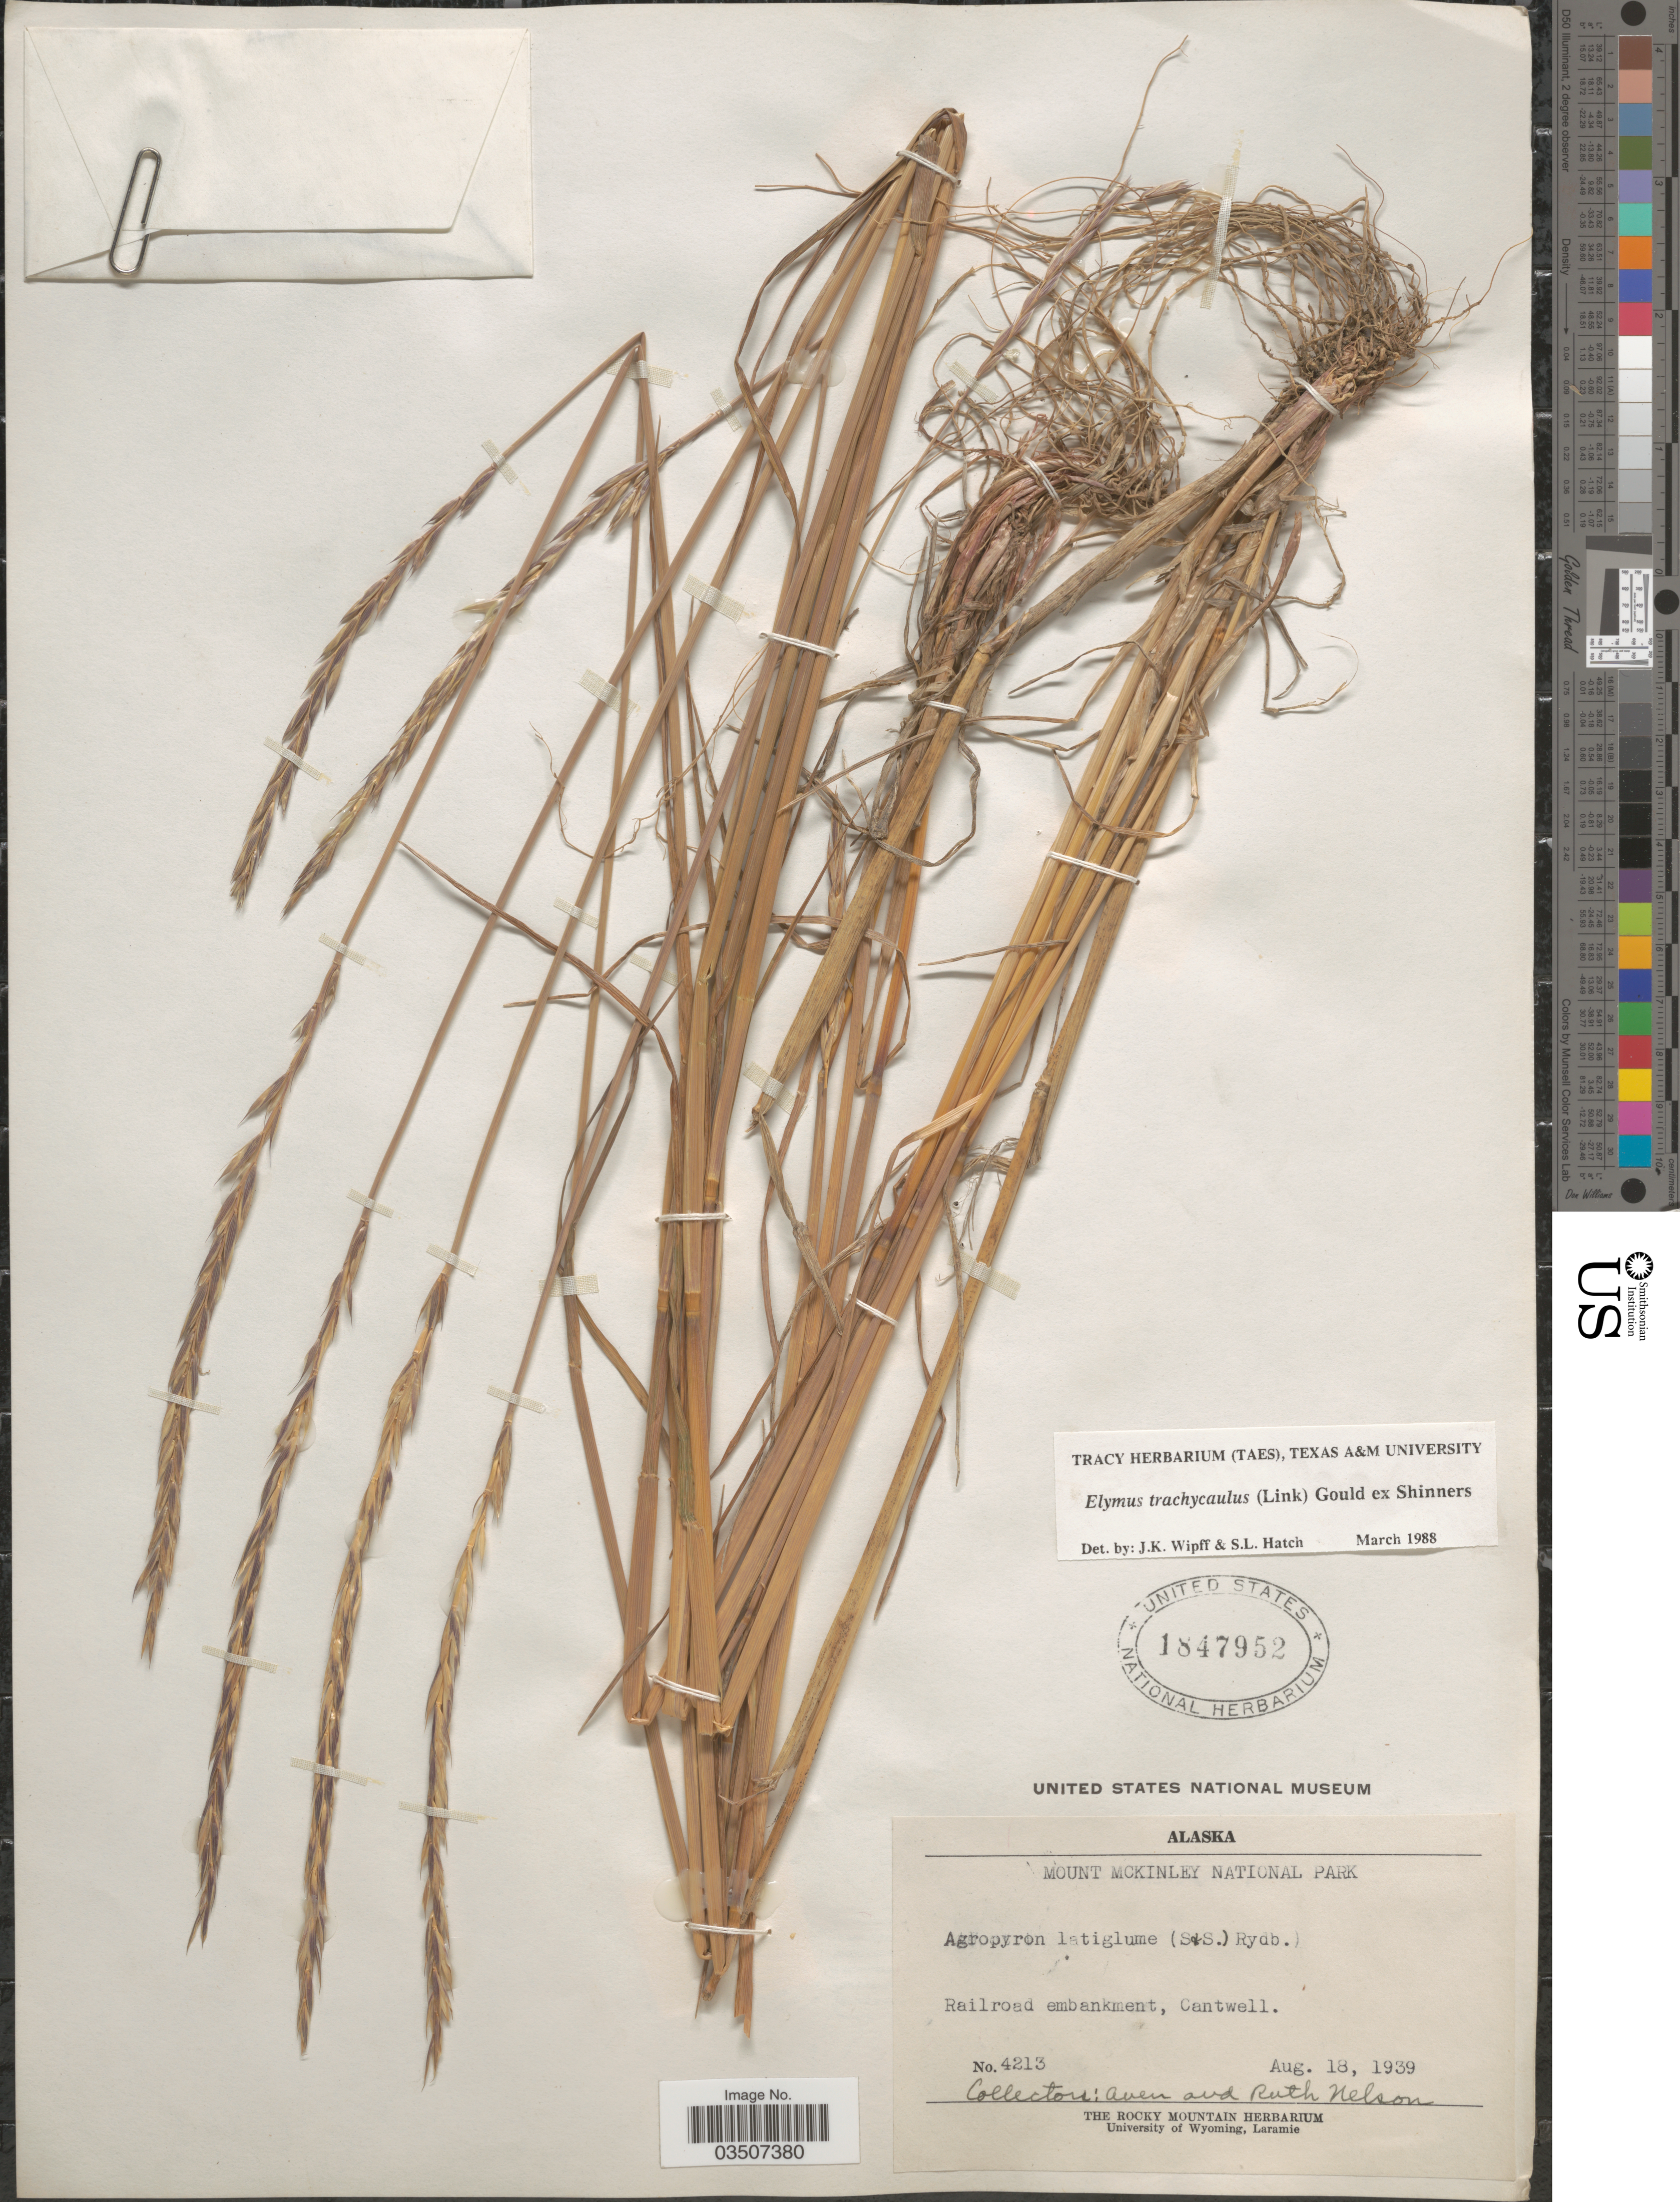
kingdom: Plantae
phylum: Tracheophyta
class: Liliopsida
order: Poales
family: Poaceae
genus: Elymus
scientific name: Elymus trachycaulus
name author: (Link) Gould ex Shinners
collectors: A. Nelson & R. A. Nelson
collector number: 4213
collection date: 1939-08-18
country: United States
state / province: Alaska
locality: Mount McKinley National Park. Railroad embankment, Cantwell.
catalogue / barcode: US 1847952